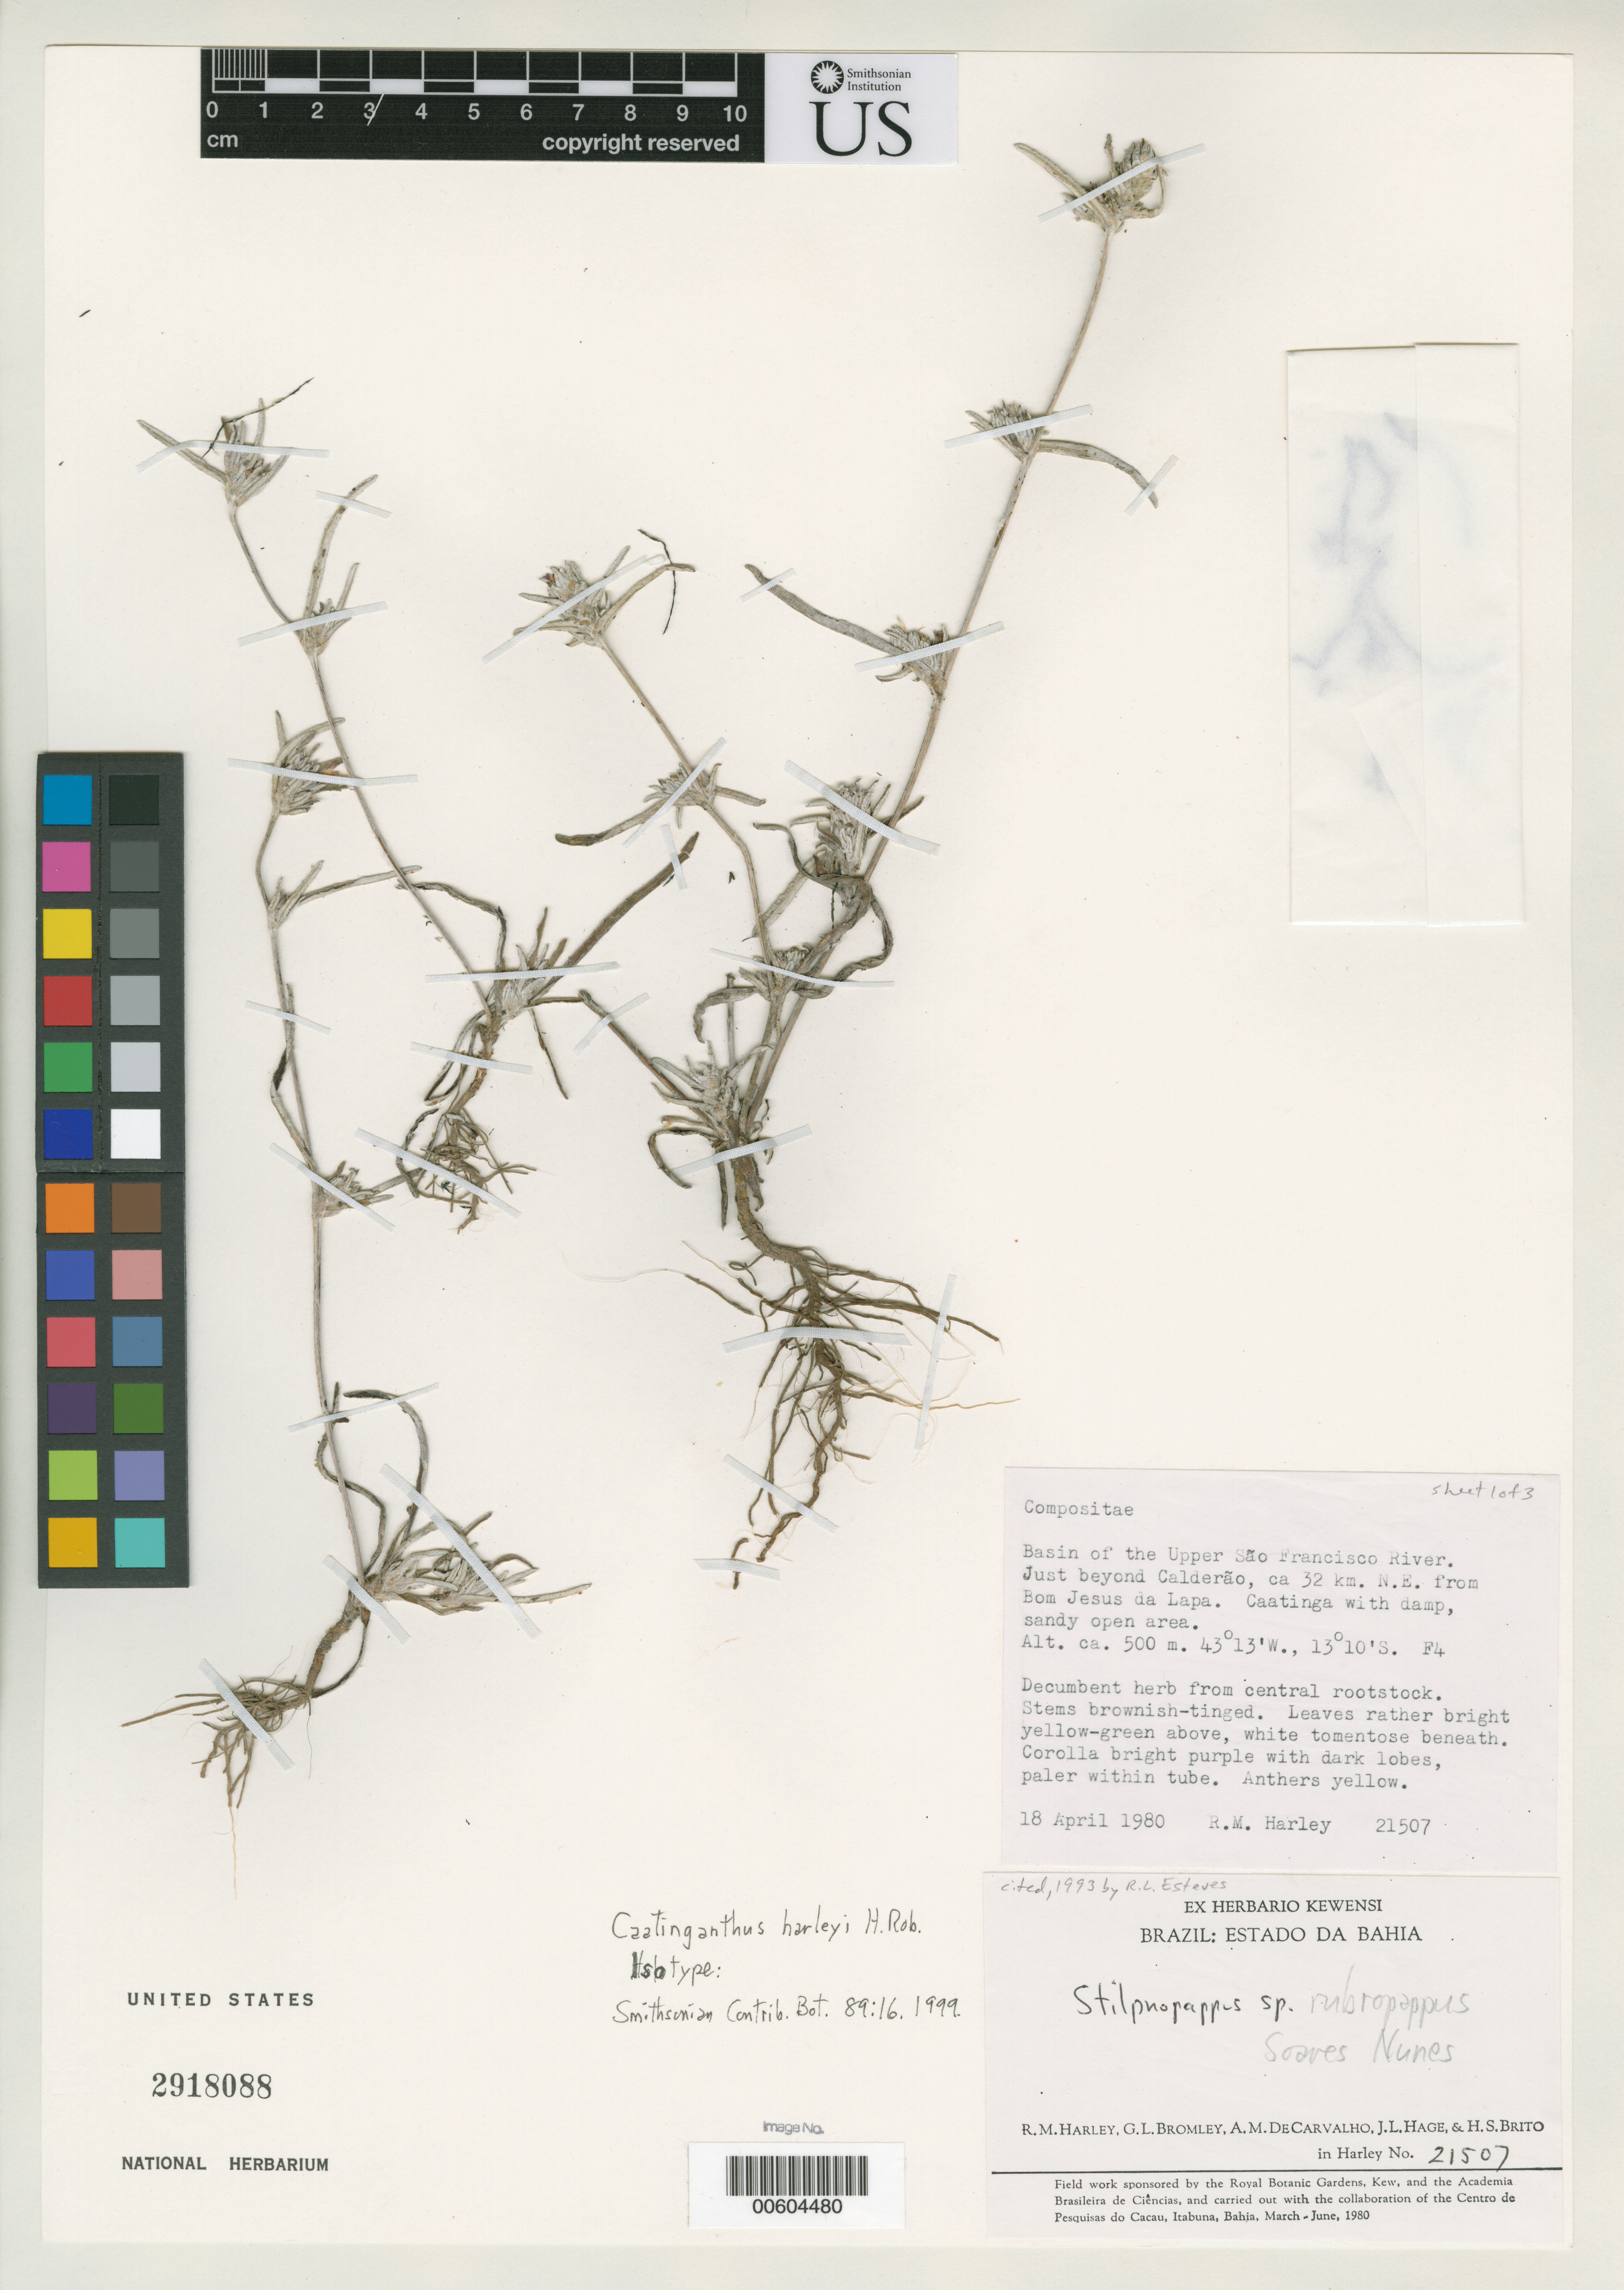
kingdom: Plantae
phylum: Tracheophyta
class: Magnoliopsida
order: Asterales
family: Asteraceae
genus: Caatinganthus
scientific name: Caatinganthus harleyi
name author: H. Rob.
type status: Isotype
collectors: R. M. Harley, G. L. Bromley, A. M. Carvalho, J. L. Hage & H. S. Brito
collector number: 21507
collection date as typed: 18 Apr 1980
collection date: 1980-04-18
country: Brazil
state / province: Bahia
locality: Basin of the Upper São Francisco River. Just beyond Calderão, ca. 32 km NE from Bom Jesus de Lapa.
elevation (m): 500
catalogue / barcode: US 2918088